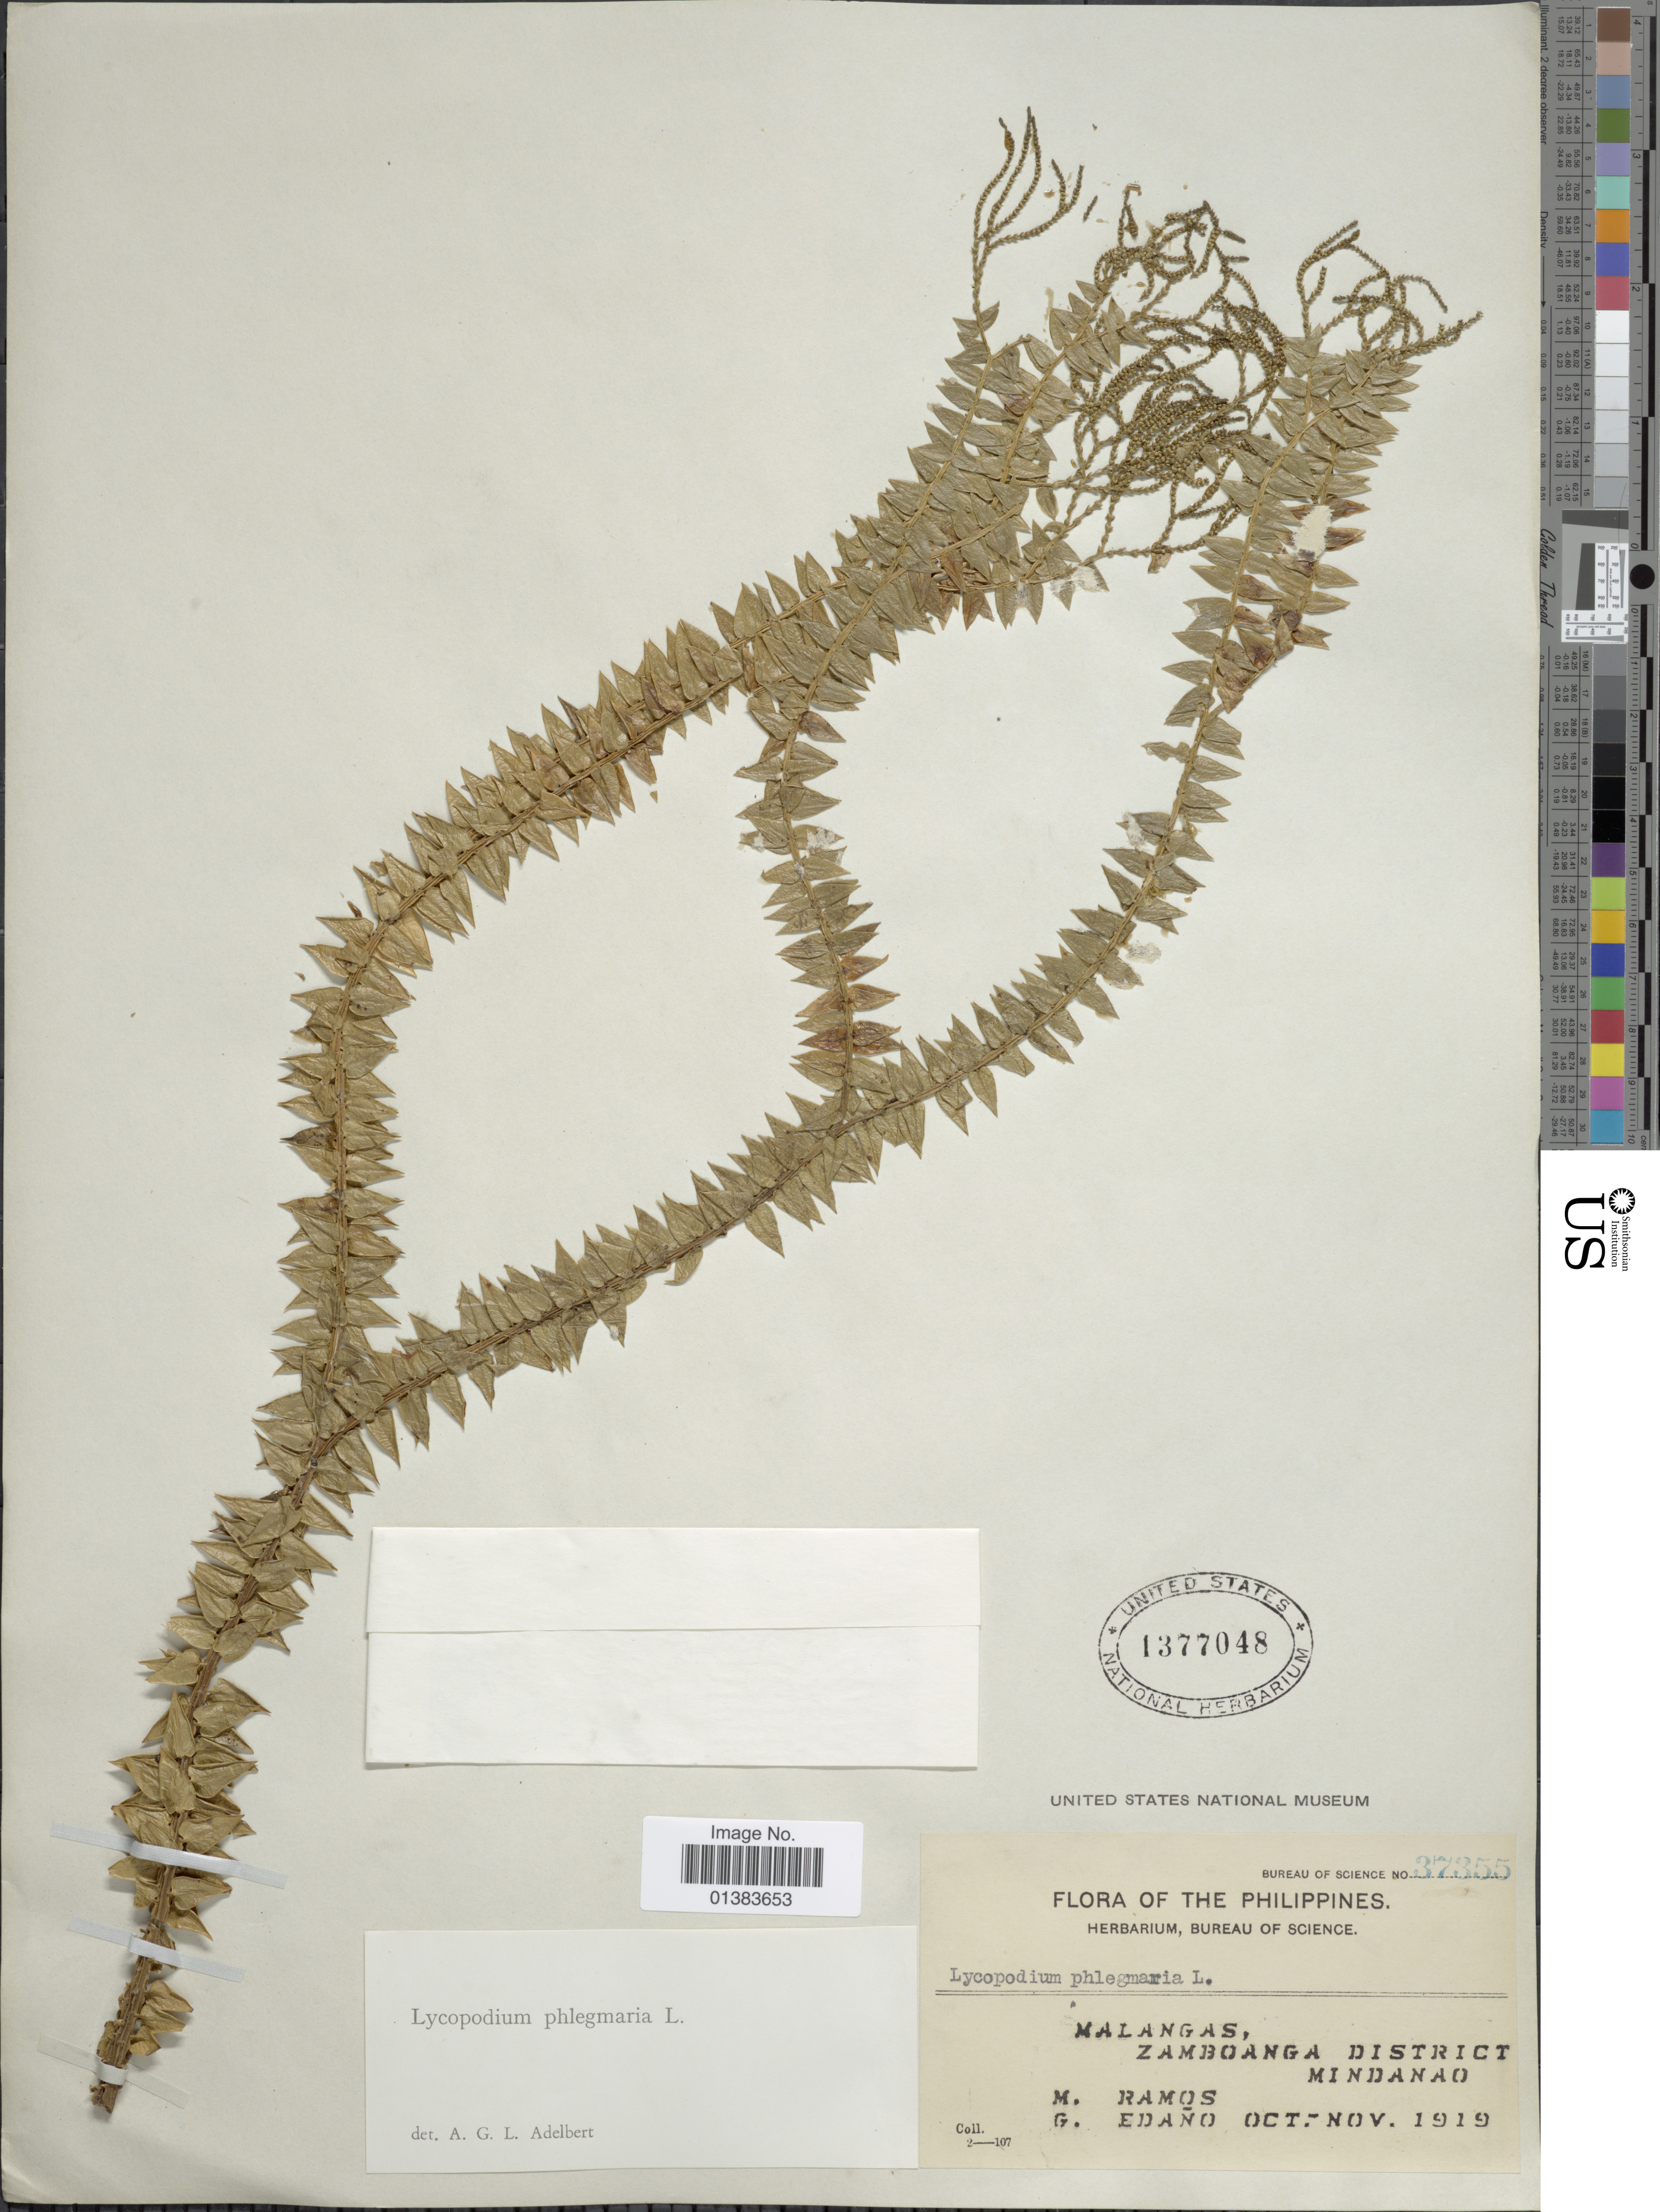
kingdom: Plantae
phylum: Tracheophyta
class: Lycopodiopsida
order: Lycopodiales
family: Lycopodiaceae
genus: Phlegmariurus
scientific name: Phlegmariurus kesselringii (Herter) comb. ined.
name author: (Herter)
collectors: M. Ramos & G. Edaño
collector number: Bureau of Science 37355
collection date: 1919-10/1919-11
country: Philippines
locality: Malangas, Zamboanga District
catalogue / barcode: US 1377048